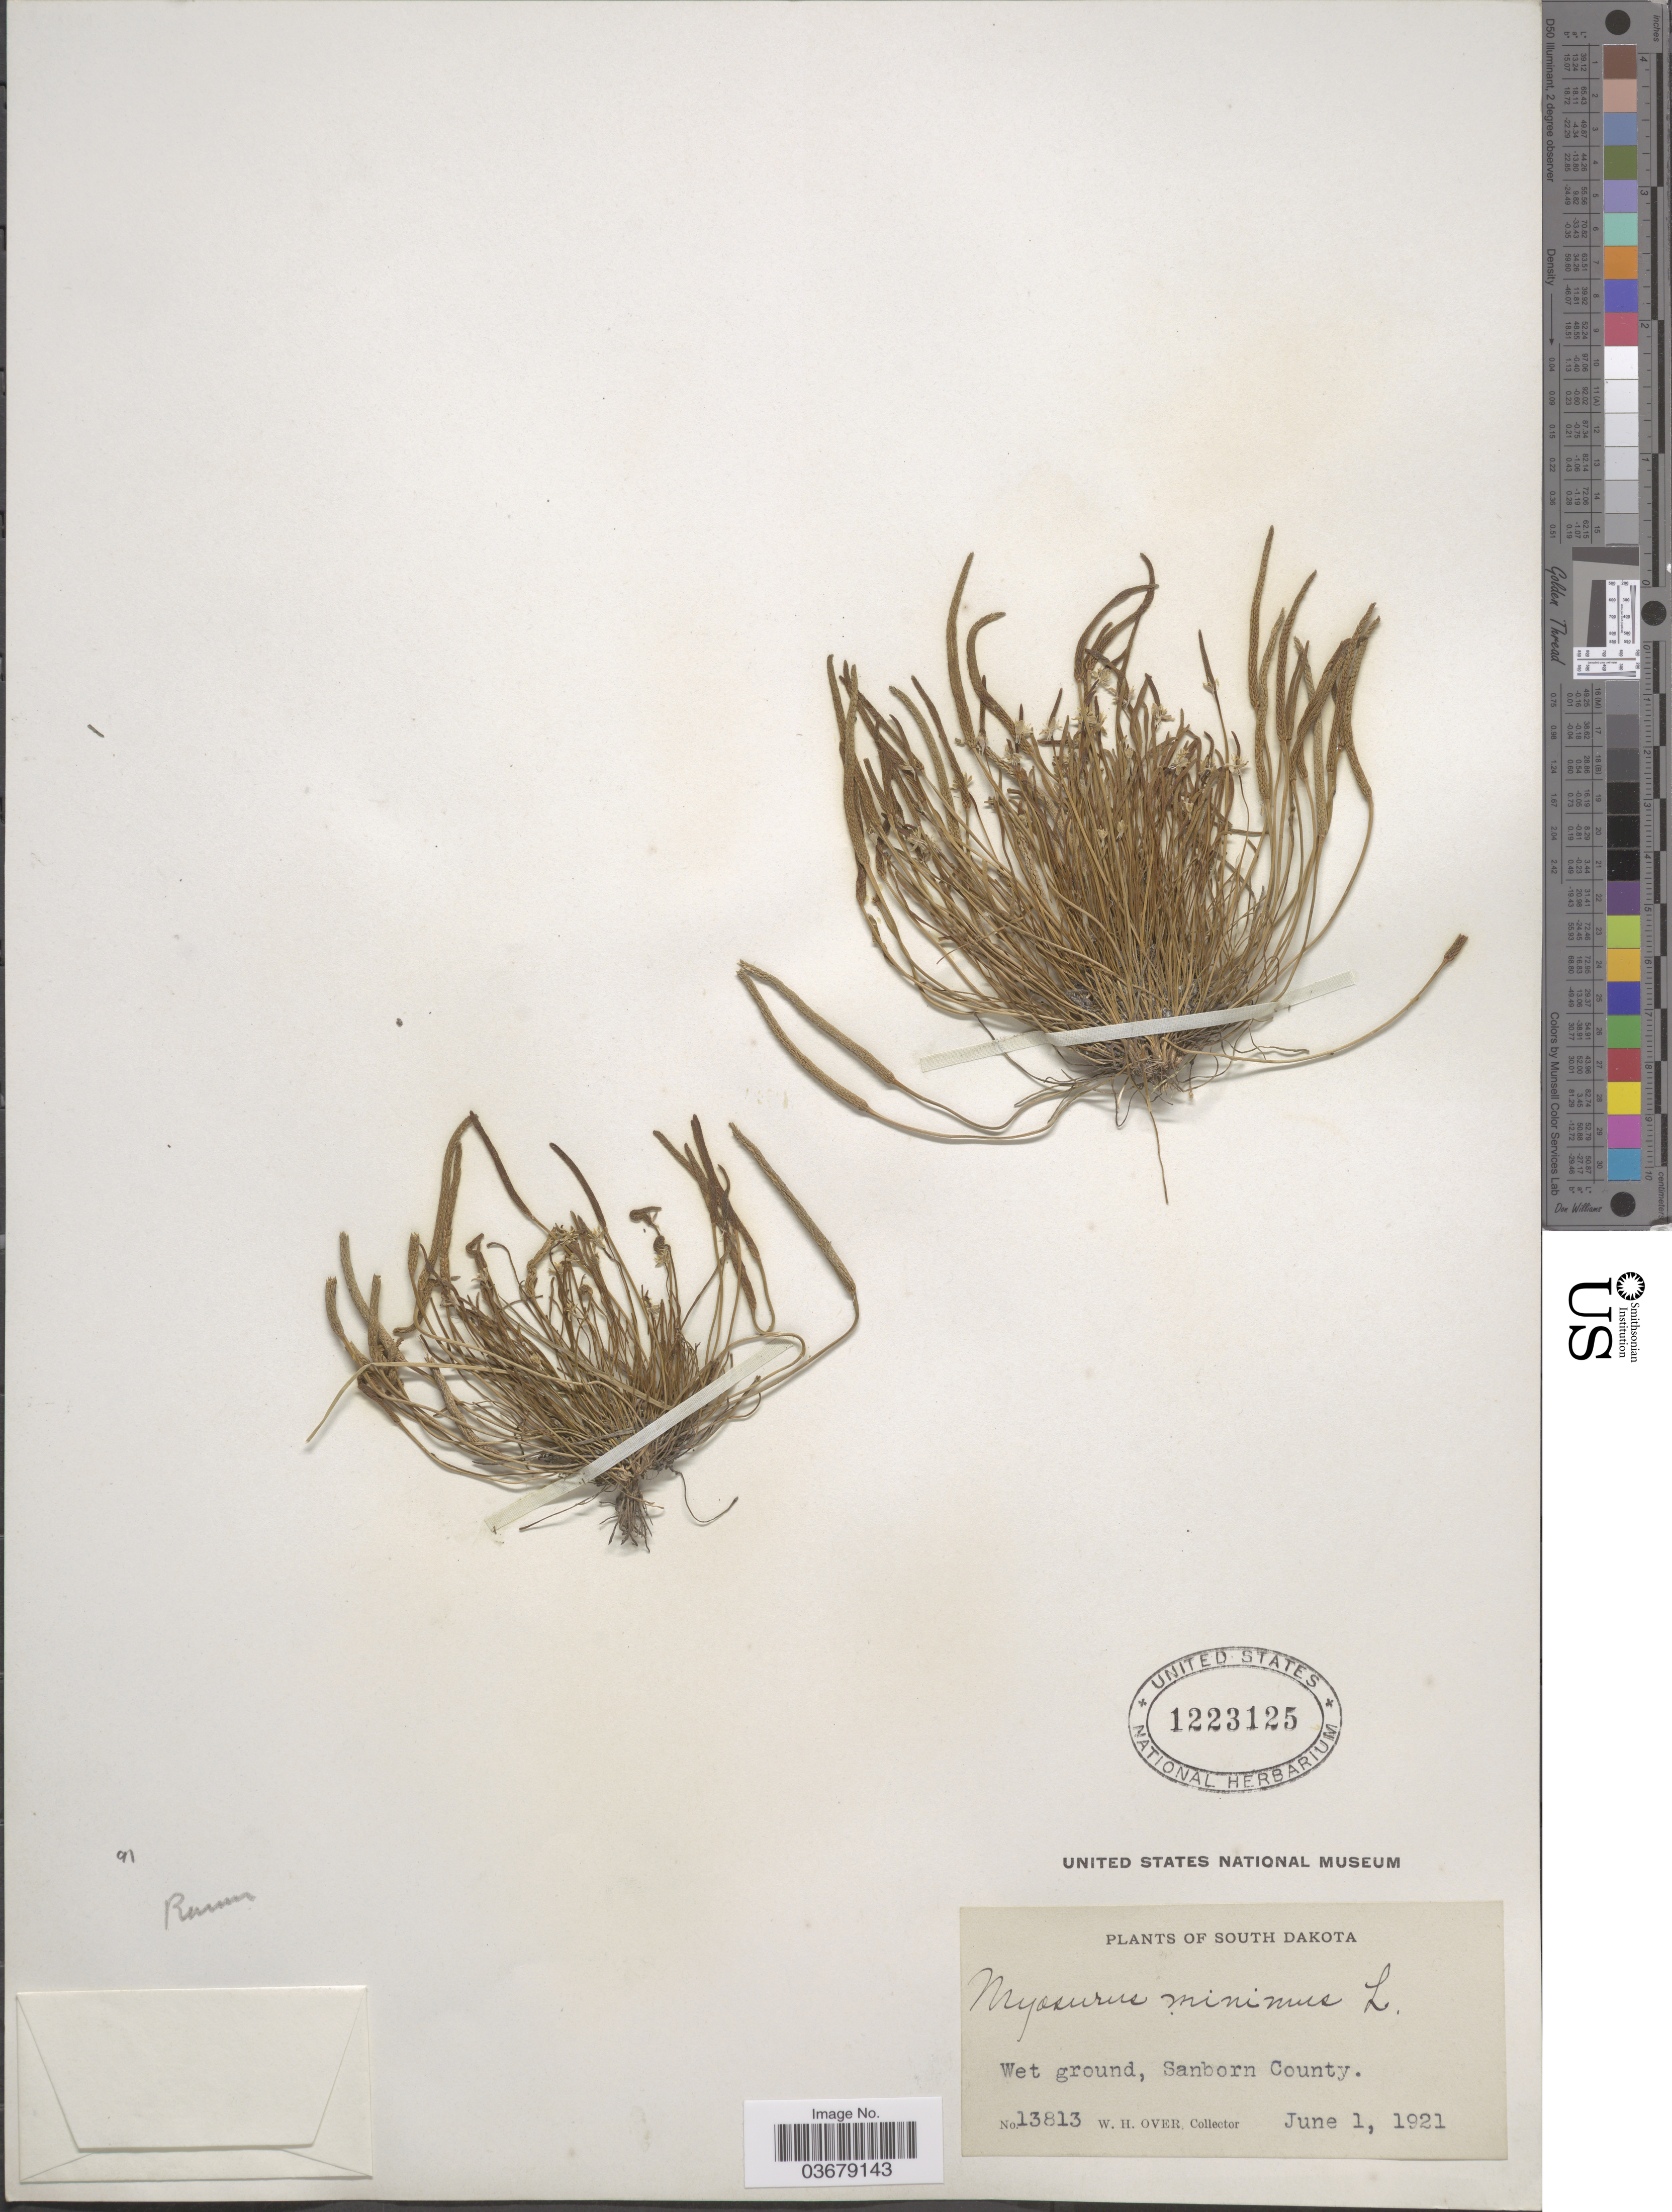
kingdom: Plantae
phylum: Tracheophyta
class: Magnoliopsida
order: Ranunculales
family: Ranunculaceae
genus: Myosurus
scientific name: Myosurus minimus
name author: L.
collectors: W. Over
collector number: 13813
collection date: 1921-06-01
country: United States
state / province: South Dakota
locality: Sanborn County.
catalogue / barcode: US 1223125